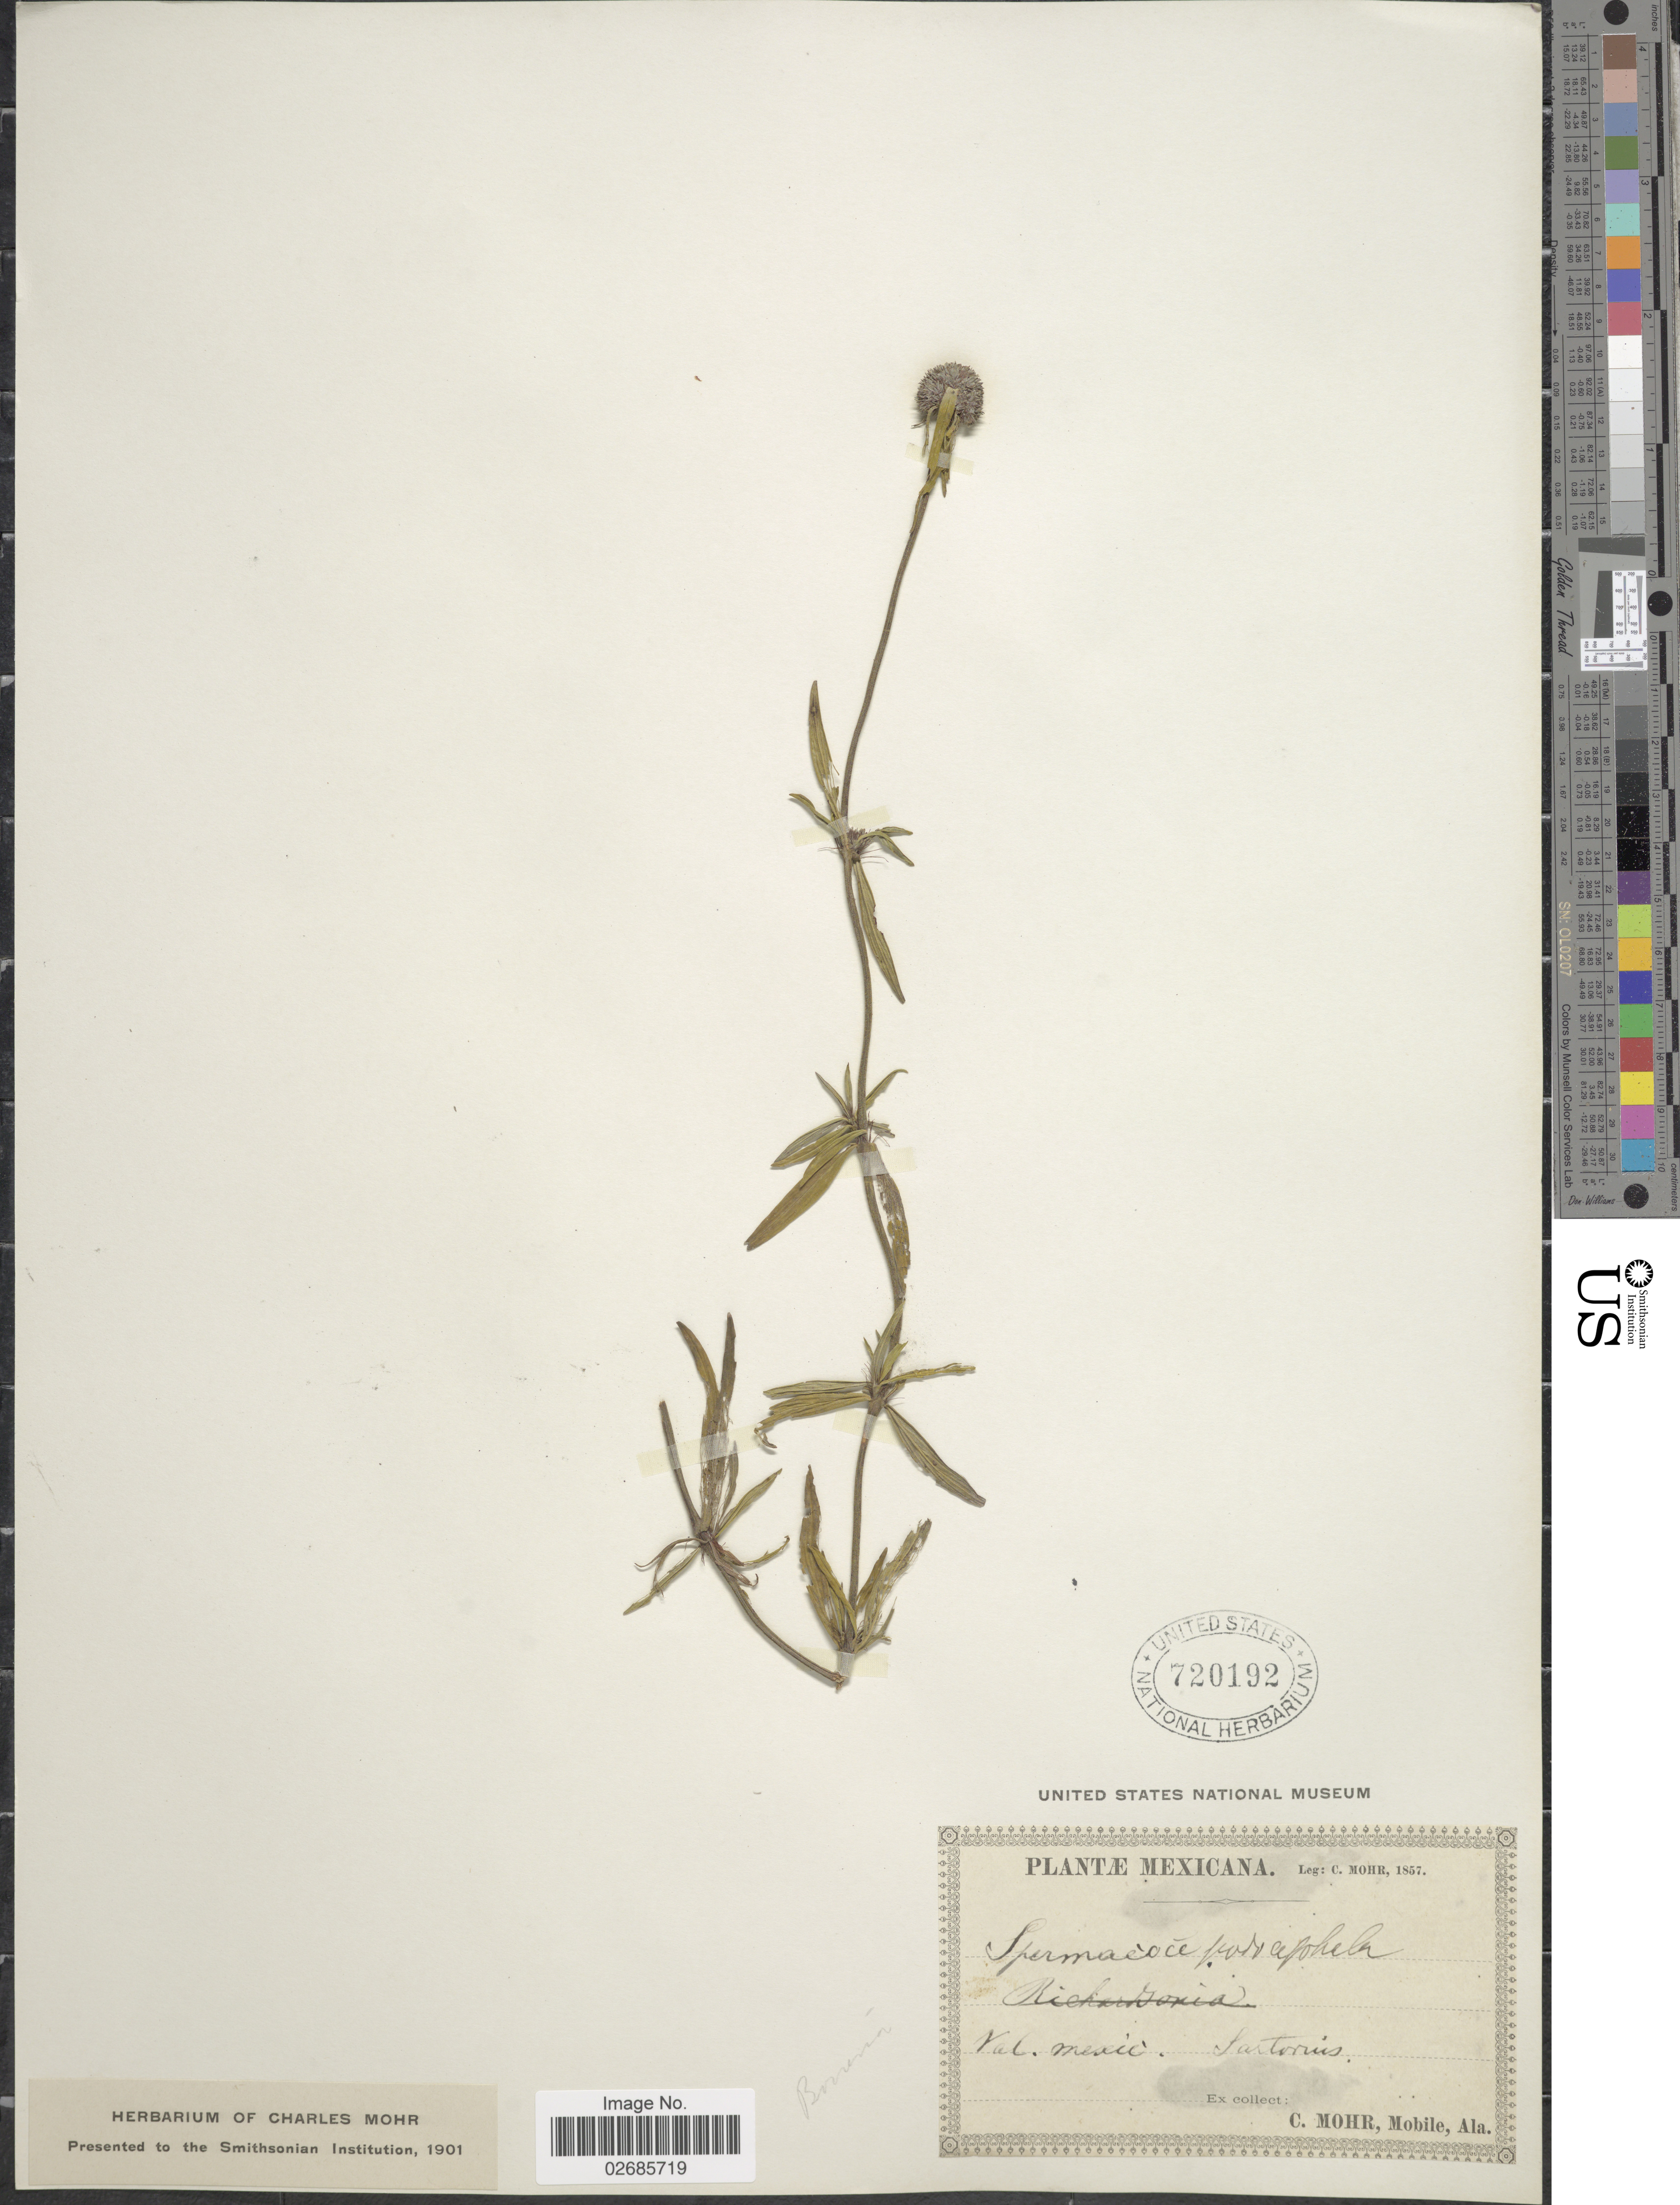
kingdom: Plantae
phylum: Tracheophyta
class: Magnoliopsida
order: Gentianales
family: Rubiaceae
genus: Borreria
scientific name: Borreria verticillata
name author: (L.) G. Mey.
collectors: C. T. Mohr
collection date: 1857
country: Mexico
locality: Val mexic, Sartorius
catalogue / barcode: US 720192